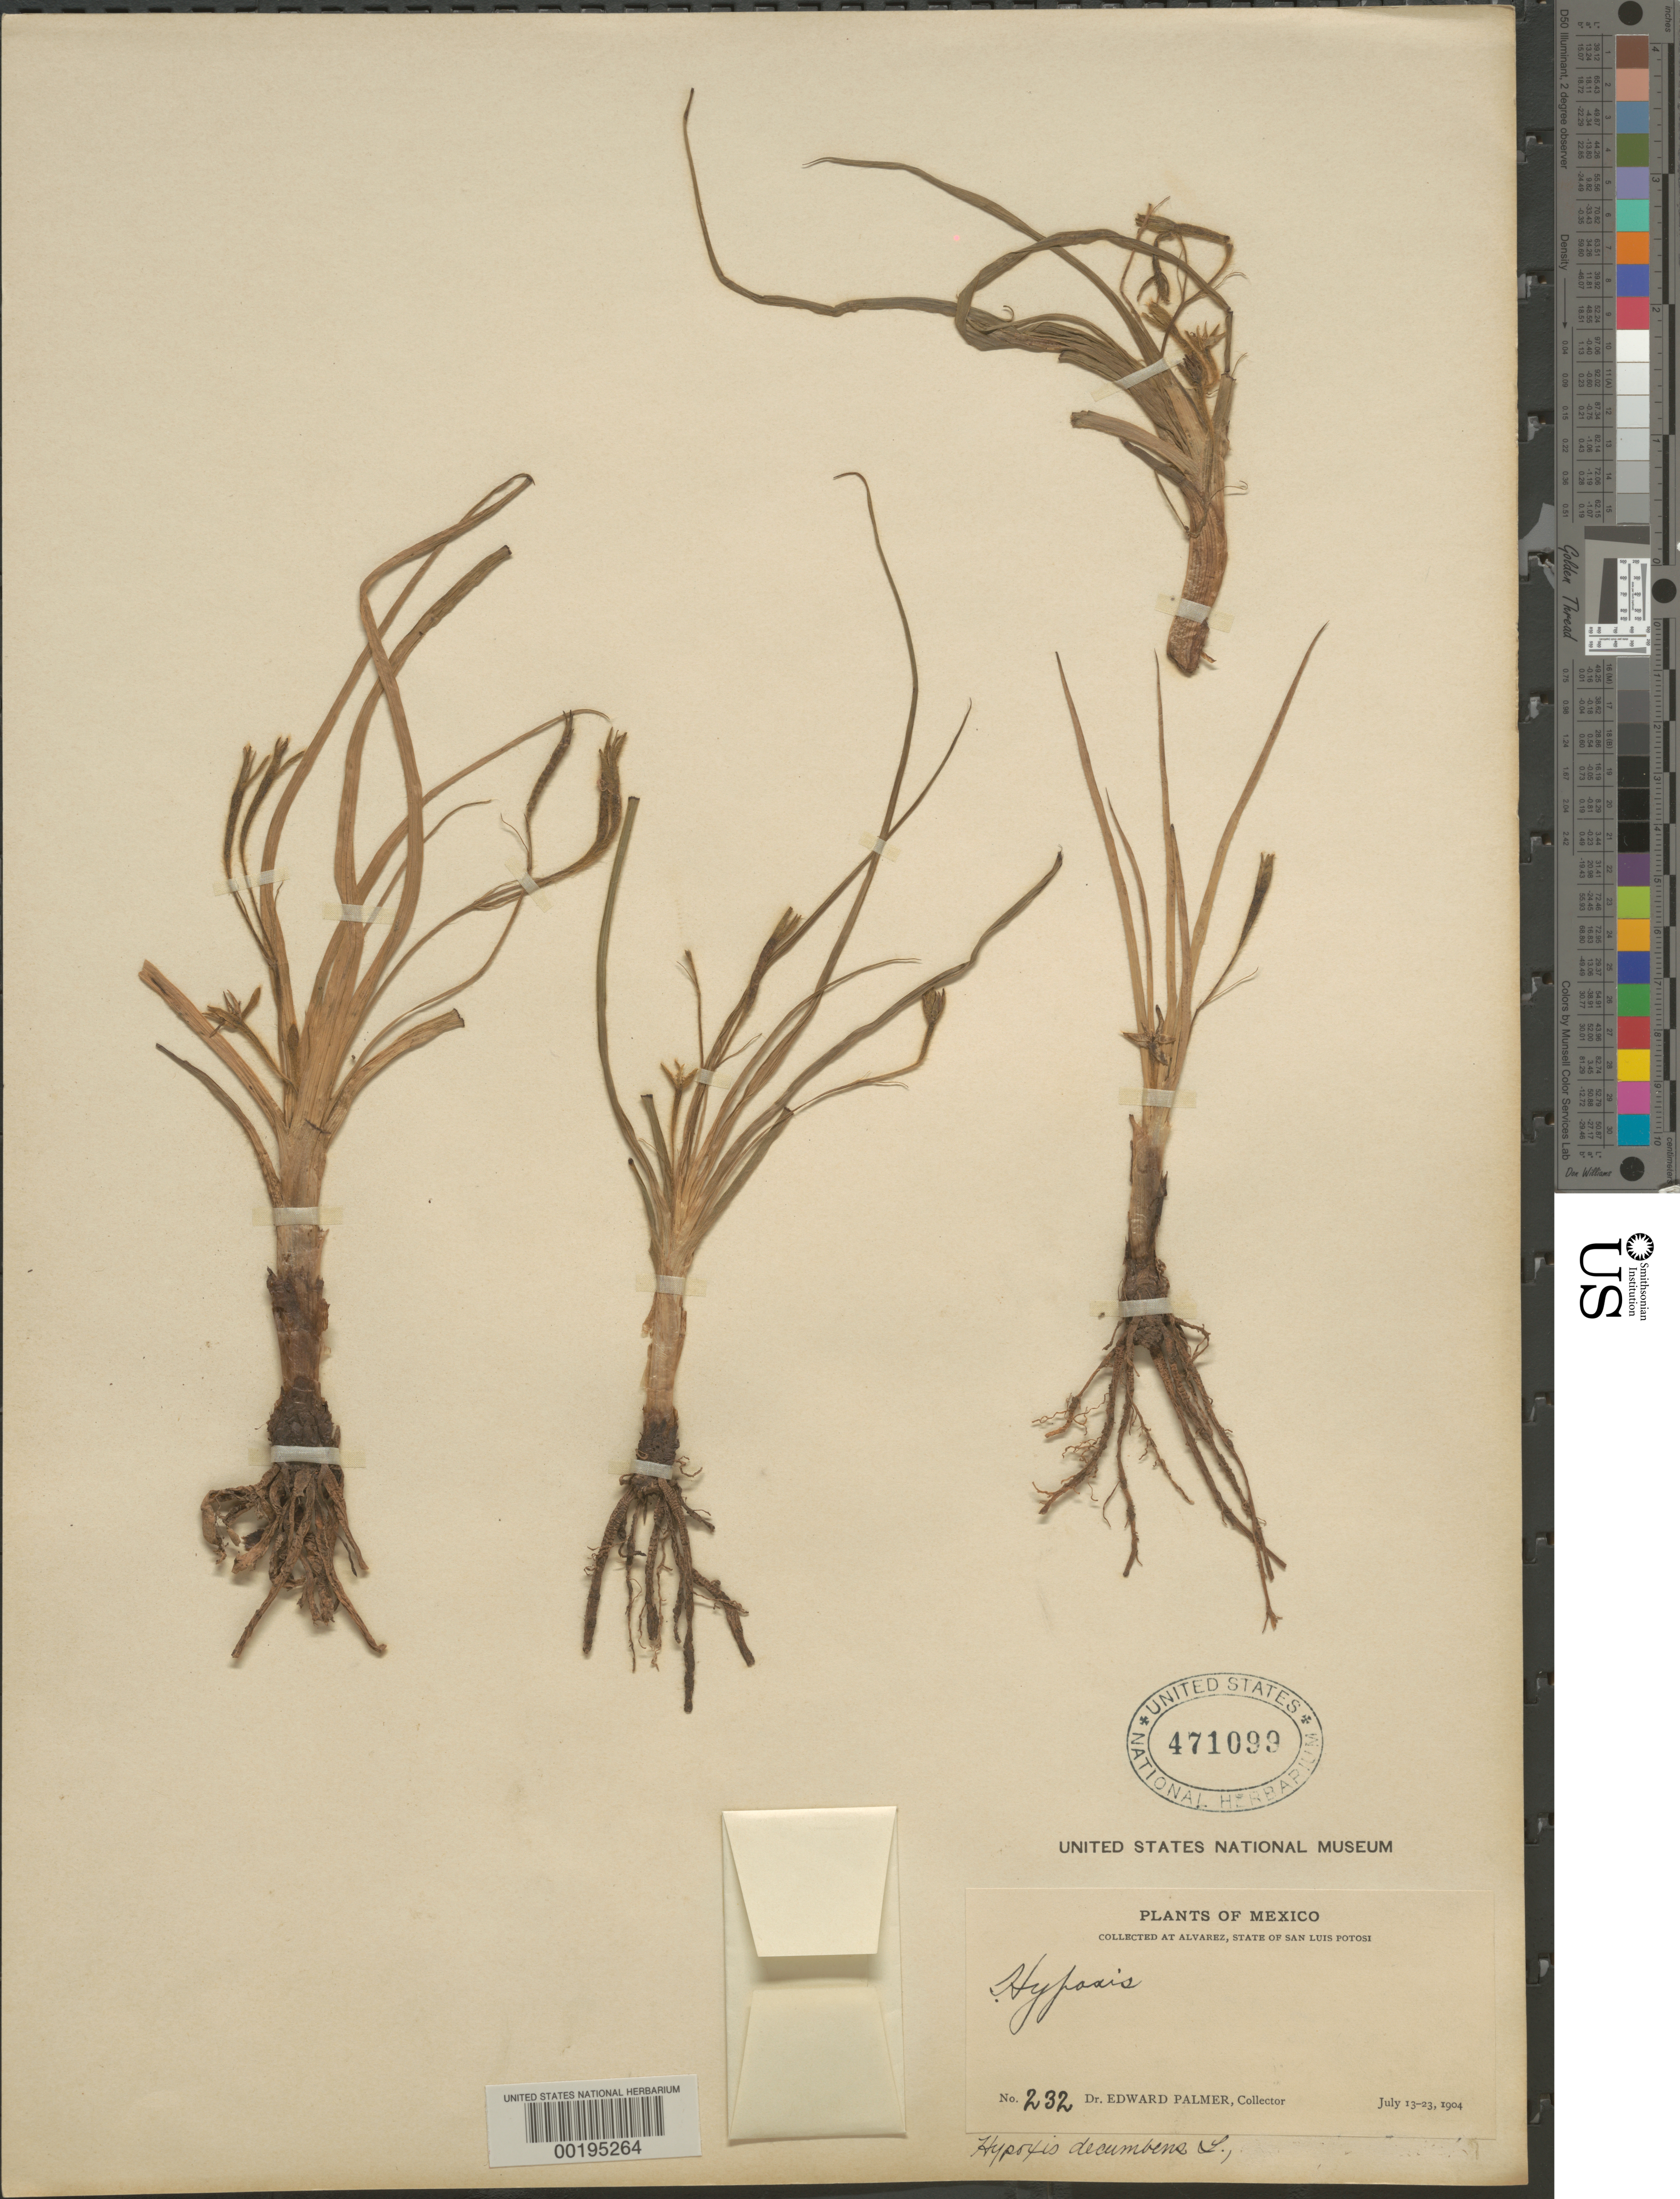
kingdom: Plantae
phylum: Tracheophyta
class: Liliopsida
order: Asparagales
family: Hypoxidaceae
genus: Hypoxis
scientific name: Hypoxis decumbens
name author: L.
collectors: E. Palmer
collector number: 232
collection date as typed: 13 Jul 1904 to 23 Jul 1904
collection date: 1904-07-13/1904-07-23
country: Mexico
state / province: San Luis Potosí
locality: Alvarez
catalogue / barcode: US 471099